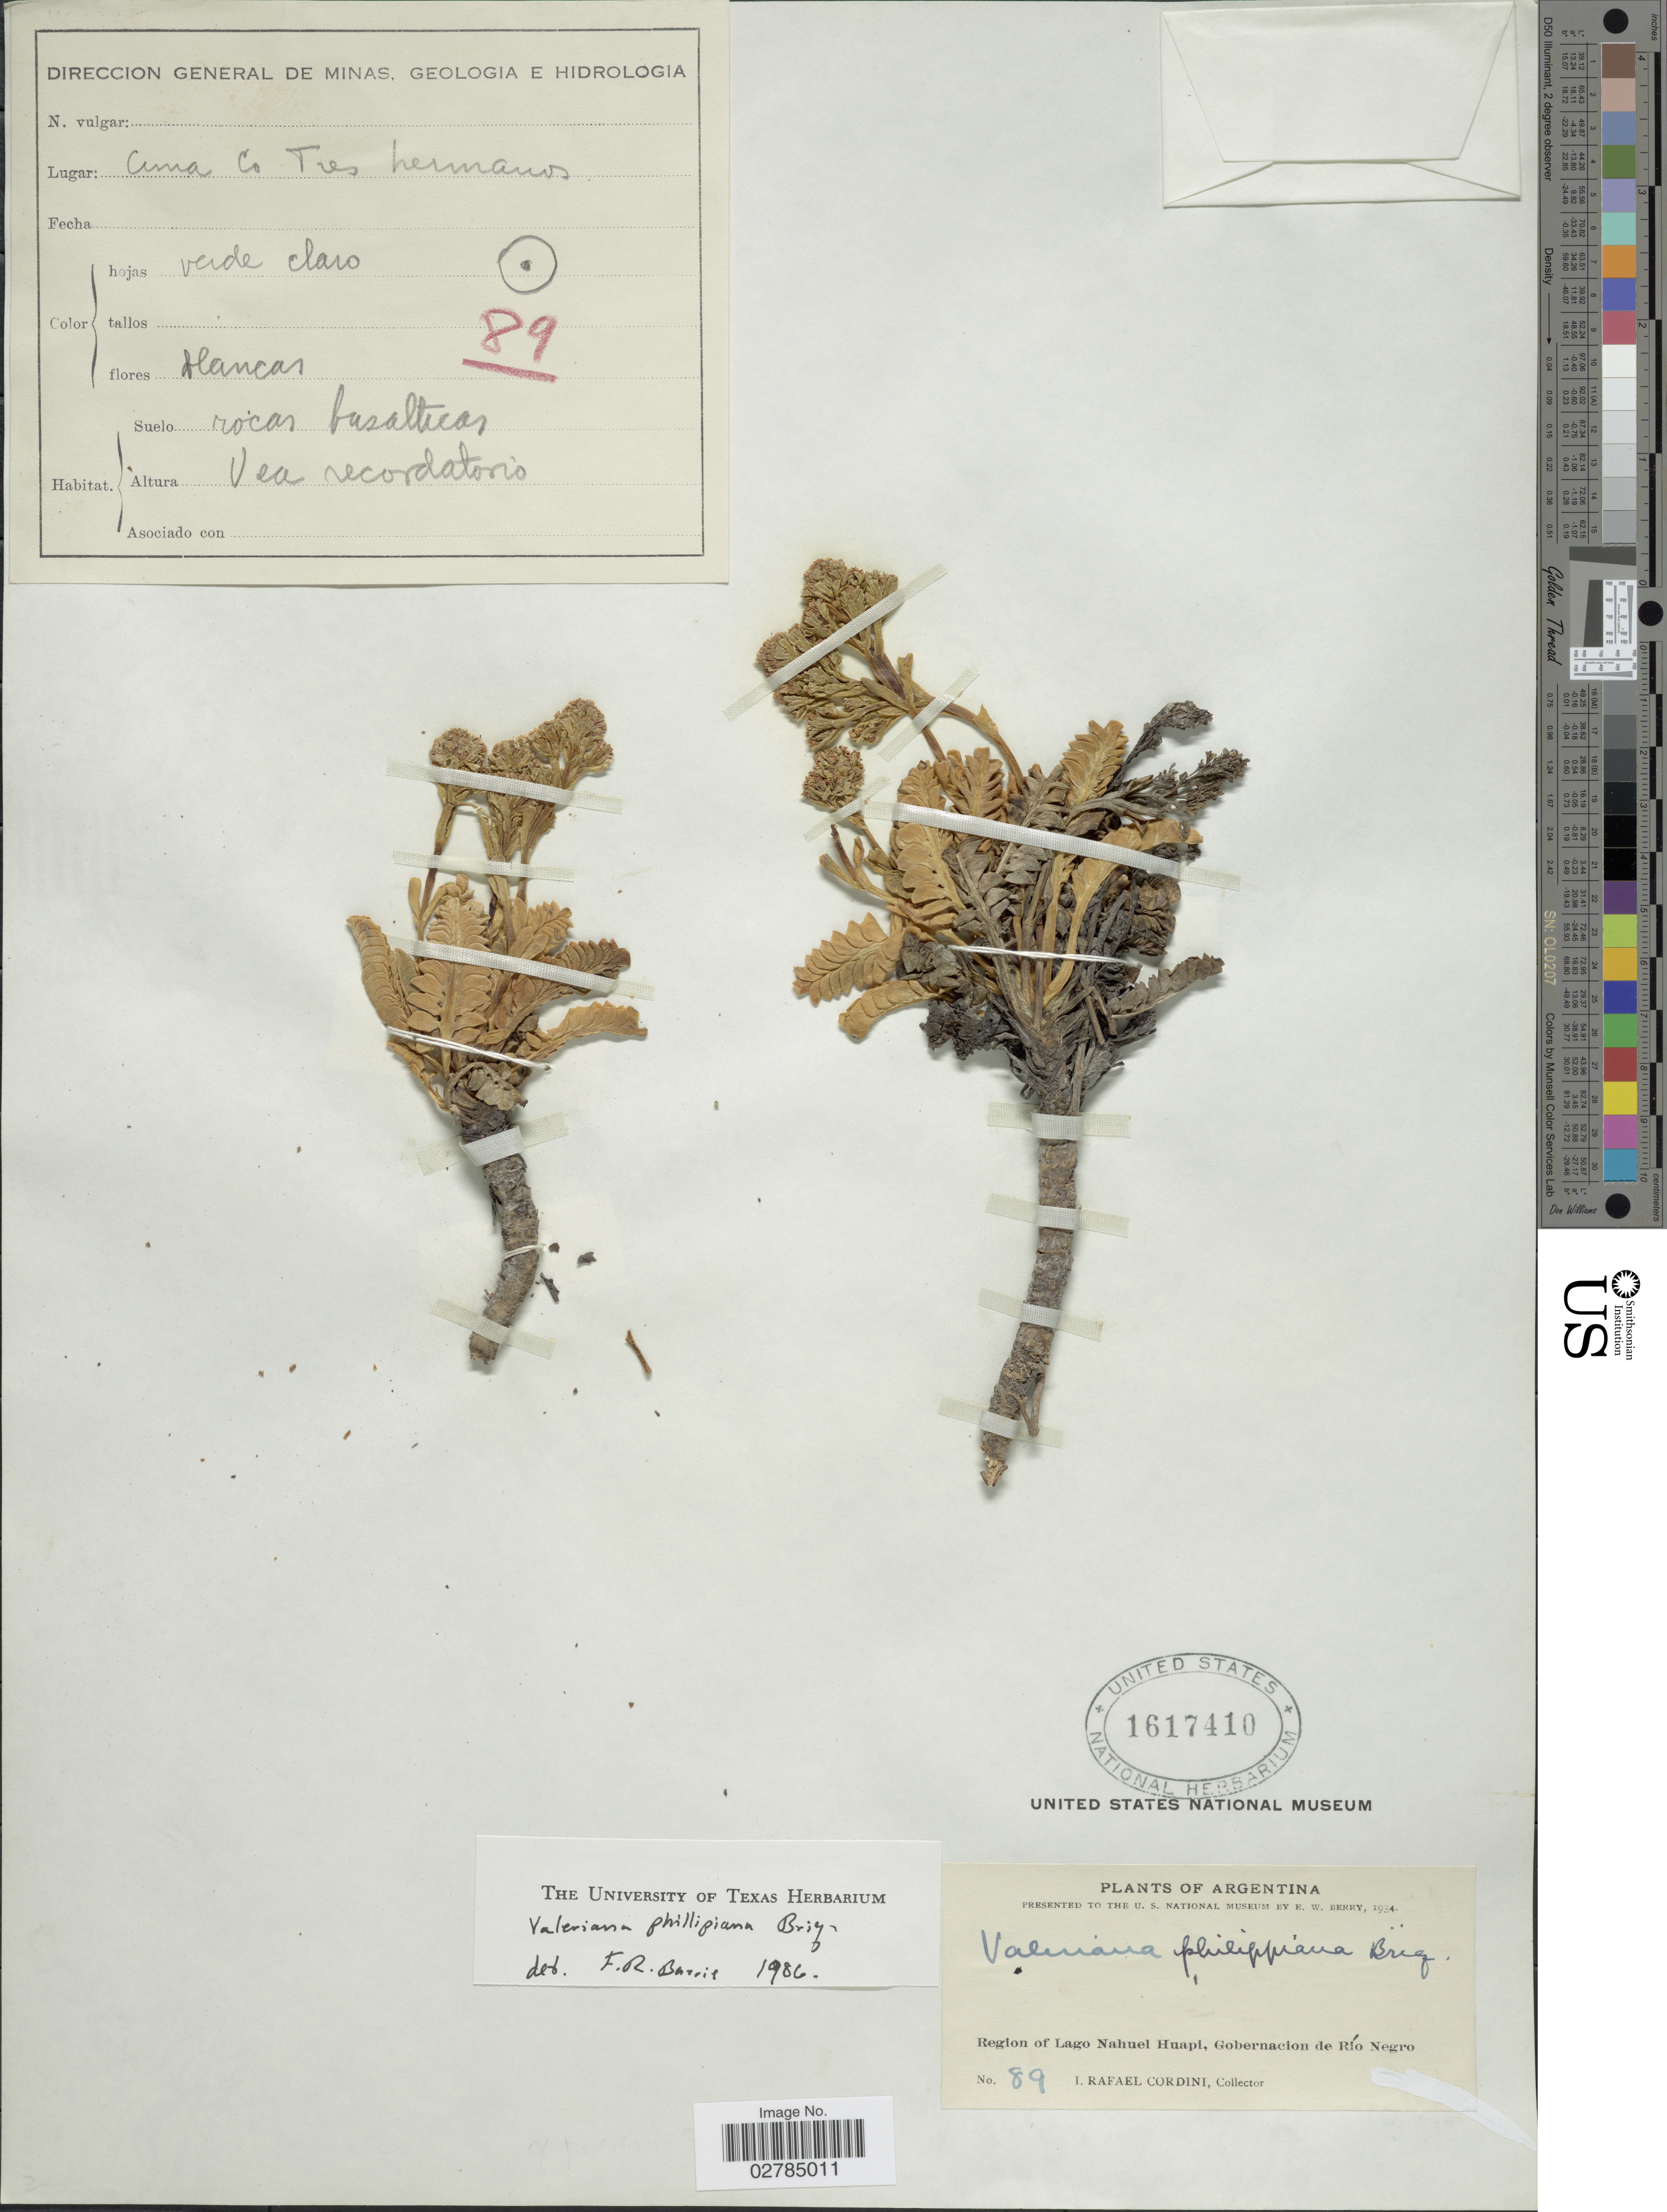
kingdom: Plantae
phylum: Tracheophyta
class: Magnoliopsida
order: Dipsacales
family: Caprifoliaceae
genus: Valeriana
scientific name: Valeriana philippiana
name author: Briq.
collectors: I. Cordini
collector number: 89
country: Argentina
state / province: Rio Negro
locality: Region of Lago Nahuel Huapi, Gobernacion de Río Negro. Cerro Co Tres hermanos.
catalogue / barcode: US 1617410